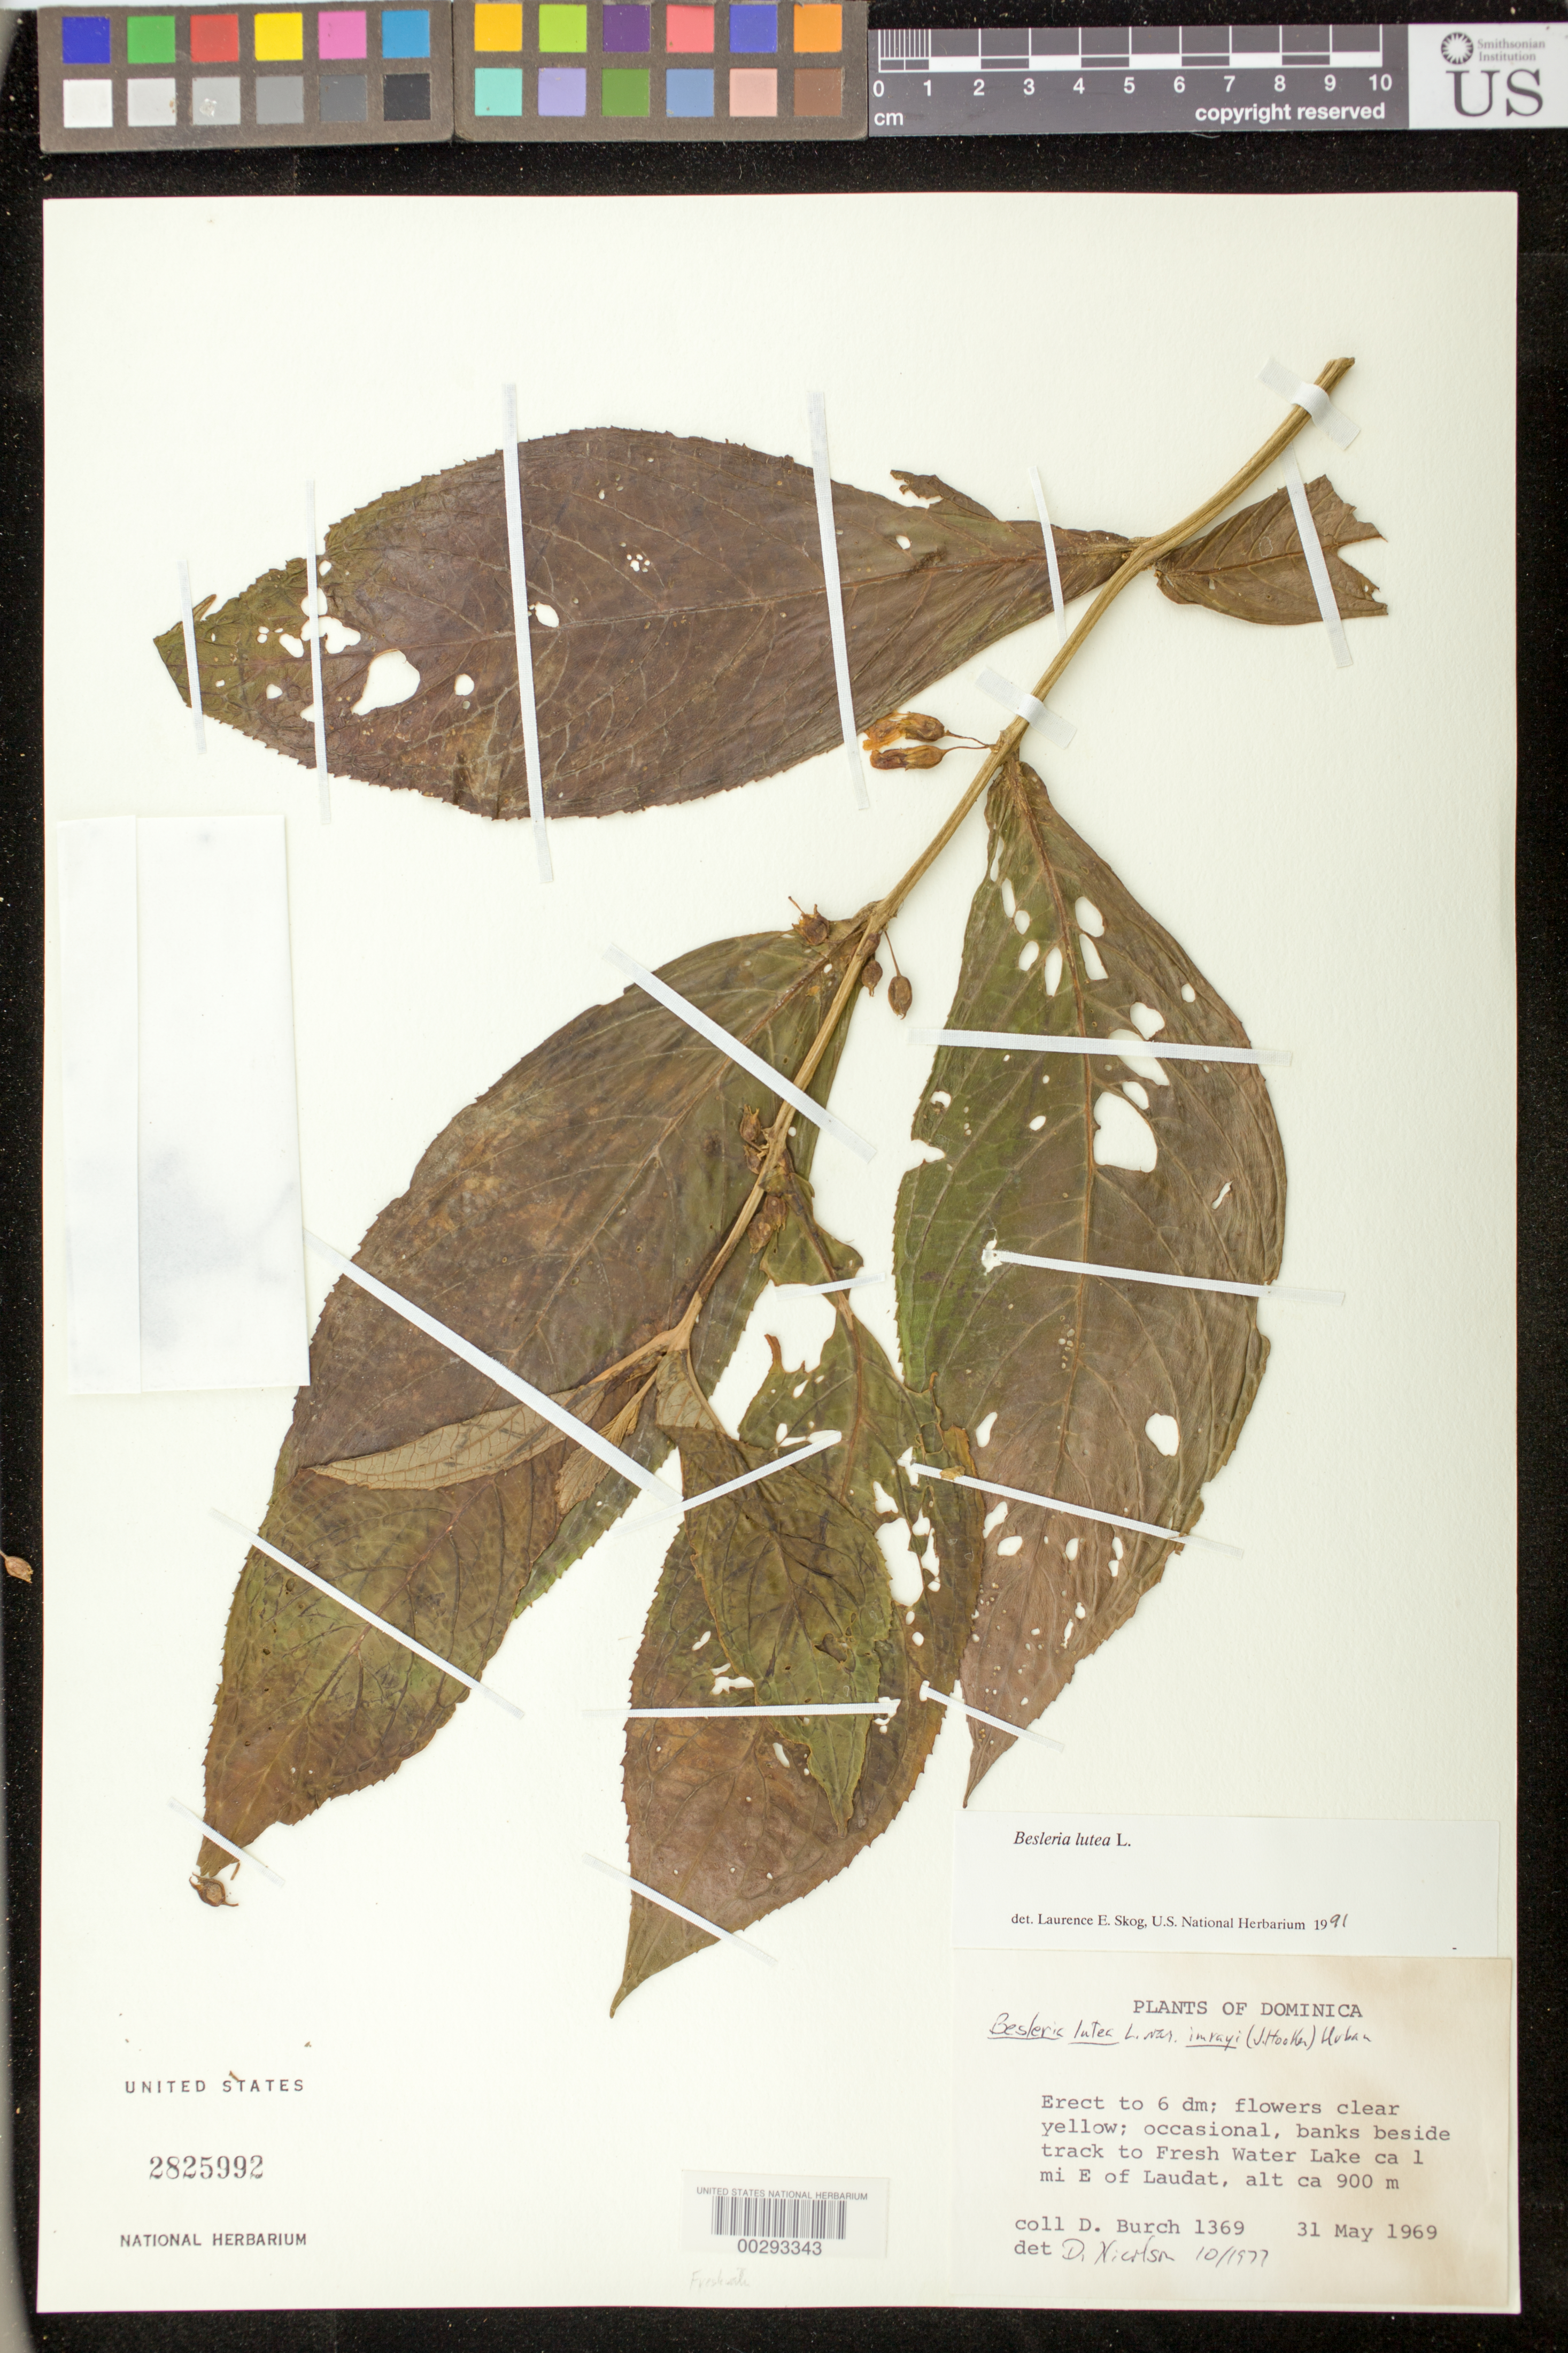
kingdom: Plantae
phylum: Tracheophyta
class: Magnoliopsida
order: Lamiales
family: Gesneriaceae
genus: Besleria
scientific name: Besleria lutea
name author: L.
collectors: D. Burch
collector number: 1369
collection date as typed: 31 May 1969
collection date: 1969-05-31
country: Dominica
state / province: St. George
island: Dominica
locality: Beside Fresh Water Lake and E of Laudat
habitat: Banks of lake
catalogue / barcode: US 2825992